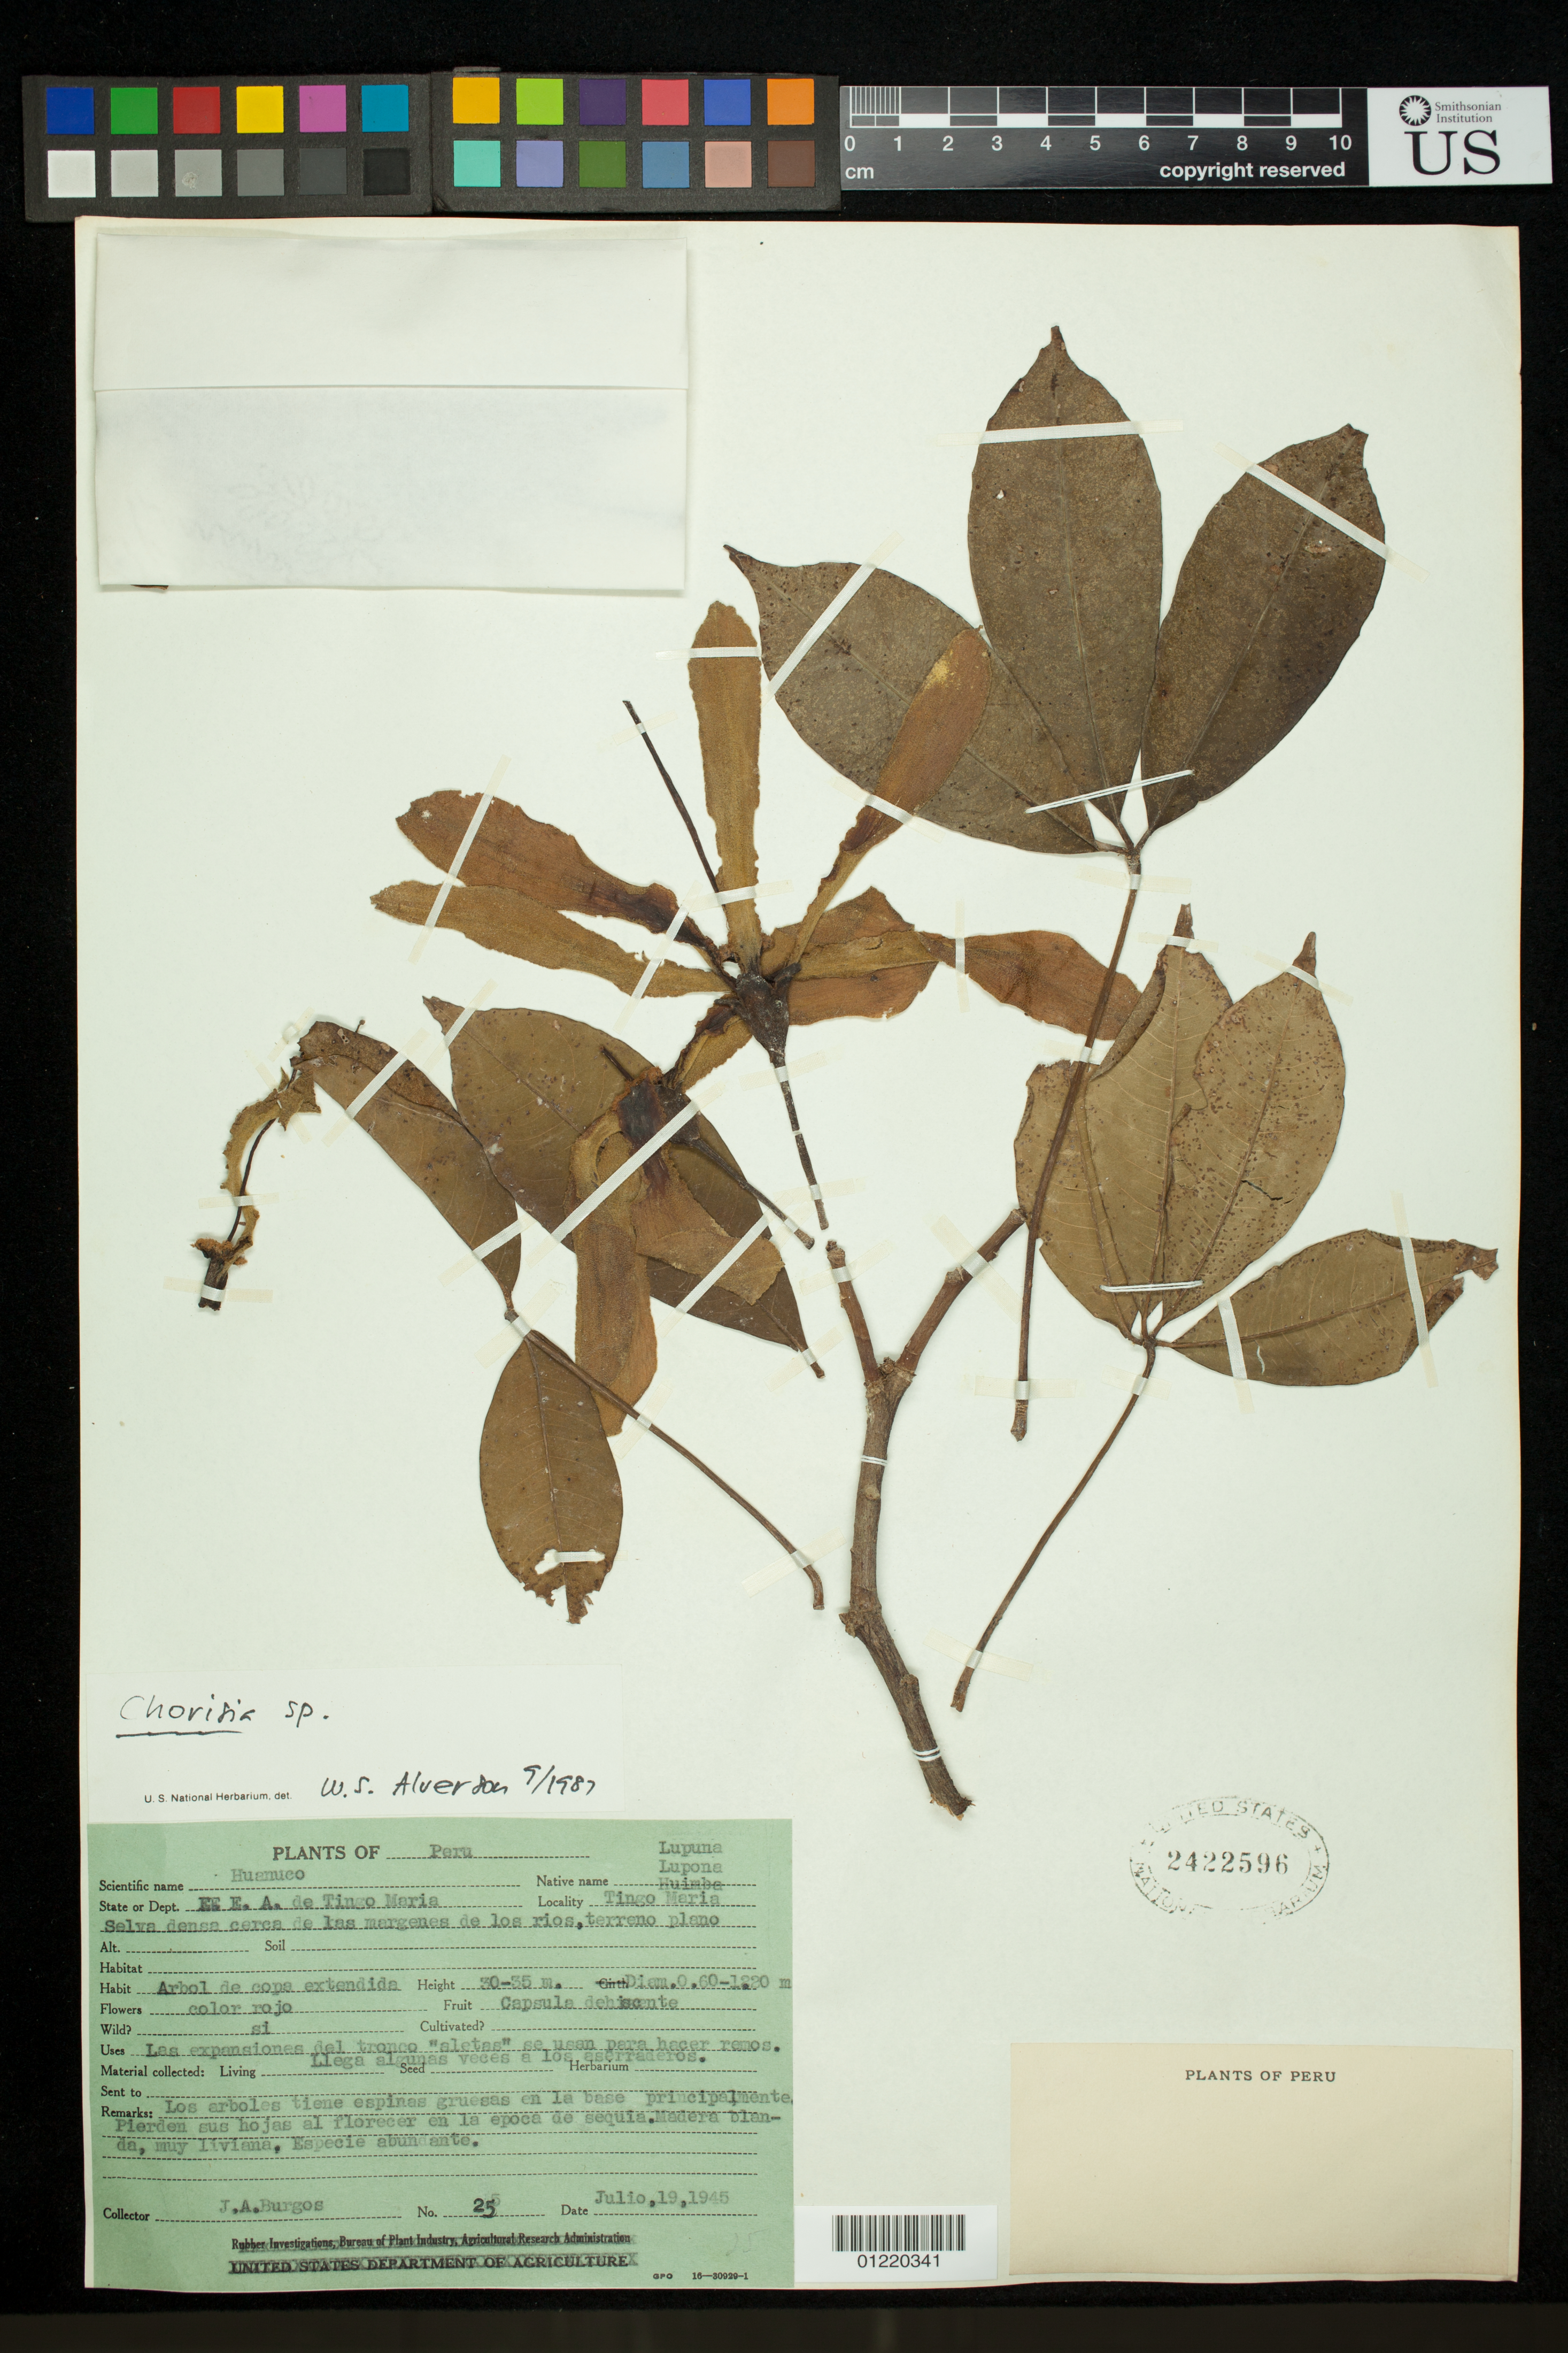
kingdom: Plantae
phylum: Tracheophyta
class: Magnoliopsida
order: Malvales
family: Malvaceae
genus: Ceiba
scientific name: Ceiba sp.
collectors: J. Burgos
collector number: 25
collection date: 1945-07-19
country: Peru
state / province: Huánuco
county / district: Huánuco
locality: Tingo Maria. Selva dense cerca de las margenes de los rios, terreno plano.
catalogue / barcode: US 2422596